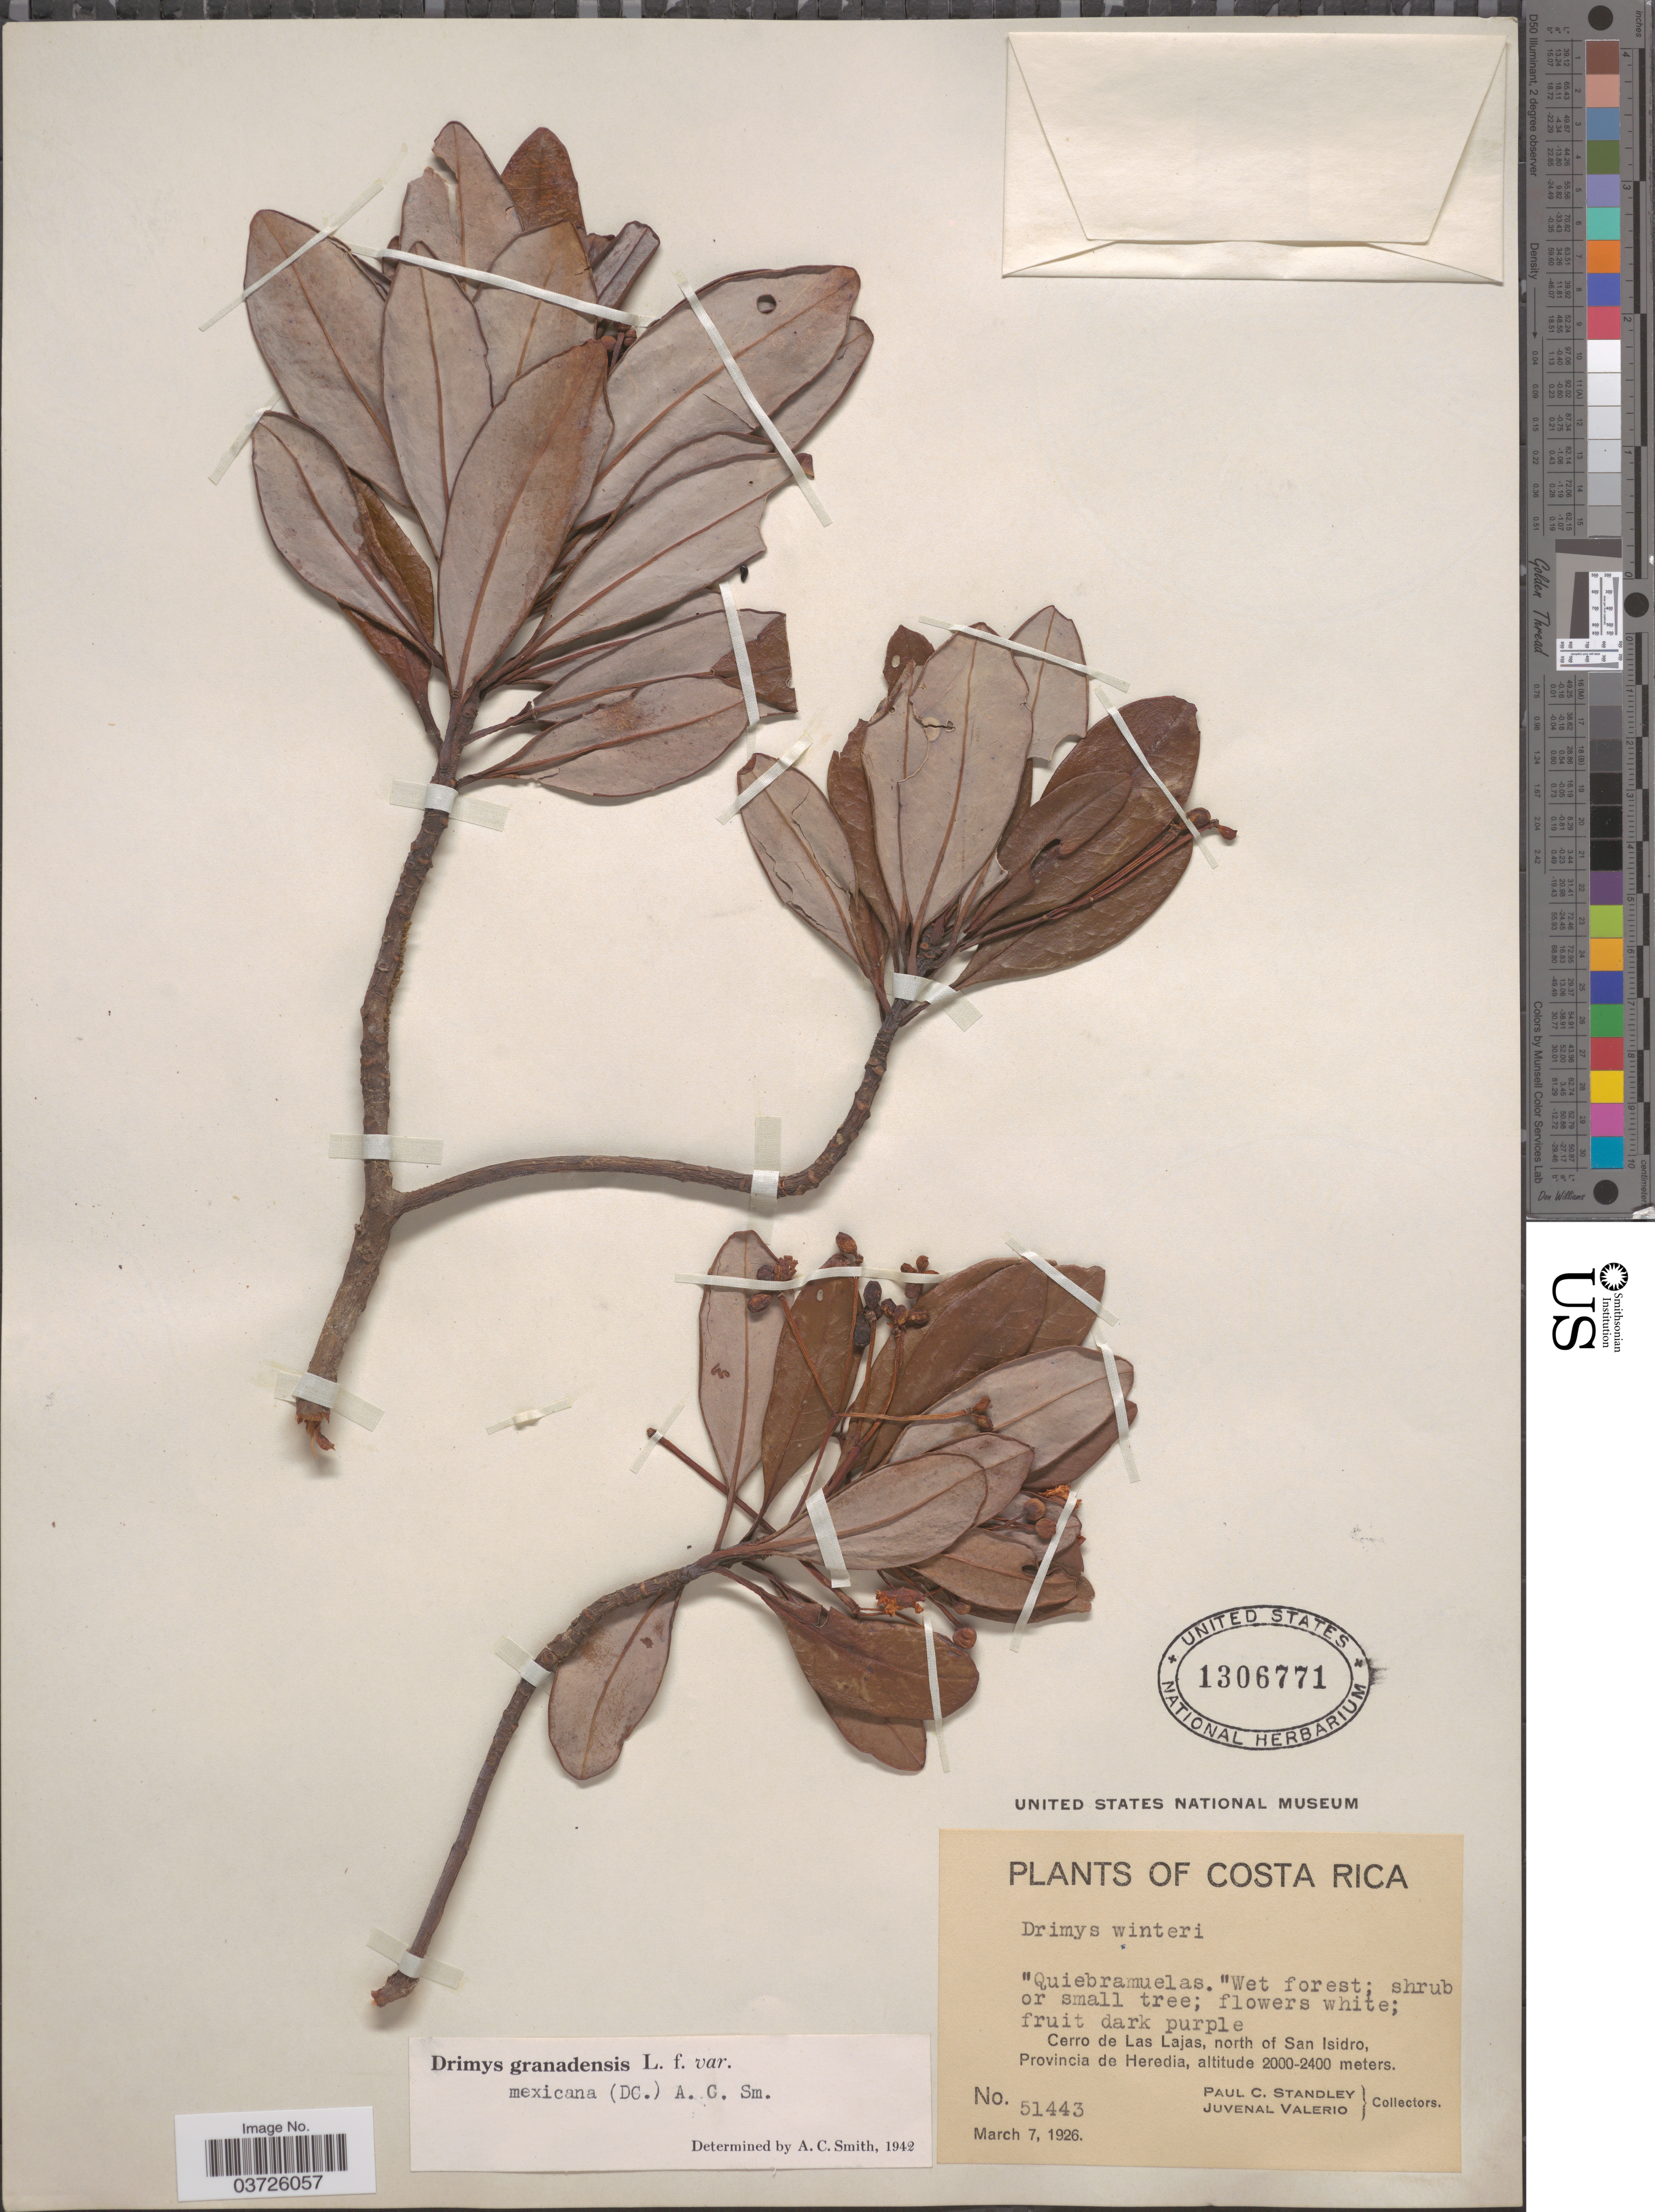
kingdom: Plantae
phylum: Tracheophyta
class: Magnoliopsida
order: Canellales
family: Winteraceae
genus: Drimys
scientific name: Drimys granadensis var. mexicana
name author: L. f.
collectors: P. C. Standley & J. Valerio R.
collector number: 51443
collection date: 1926-03-07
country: Costa Rica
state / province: Heredia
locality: Cerro de Las Lajas, north of San Isidro.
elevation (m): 2000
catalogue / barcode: US 1306771